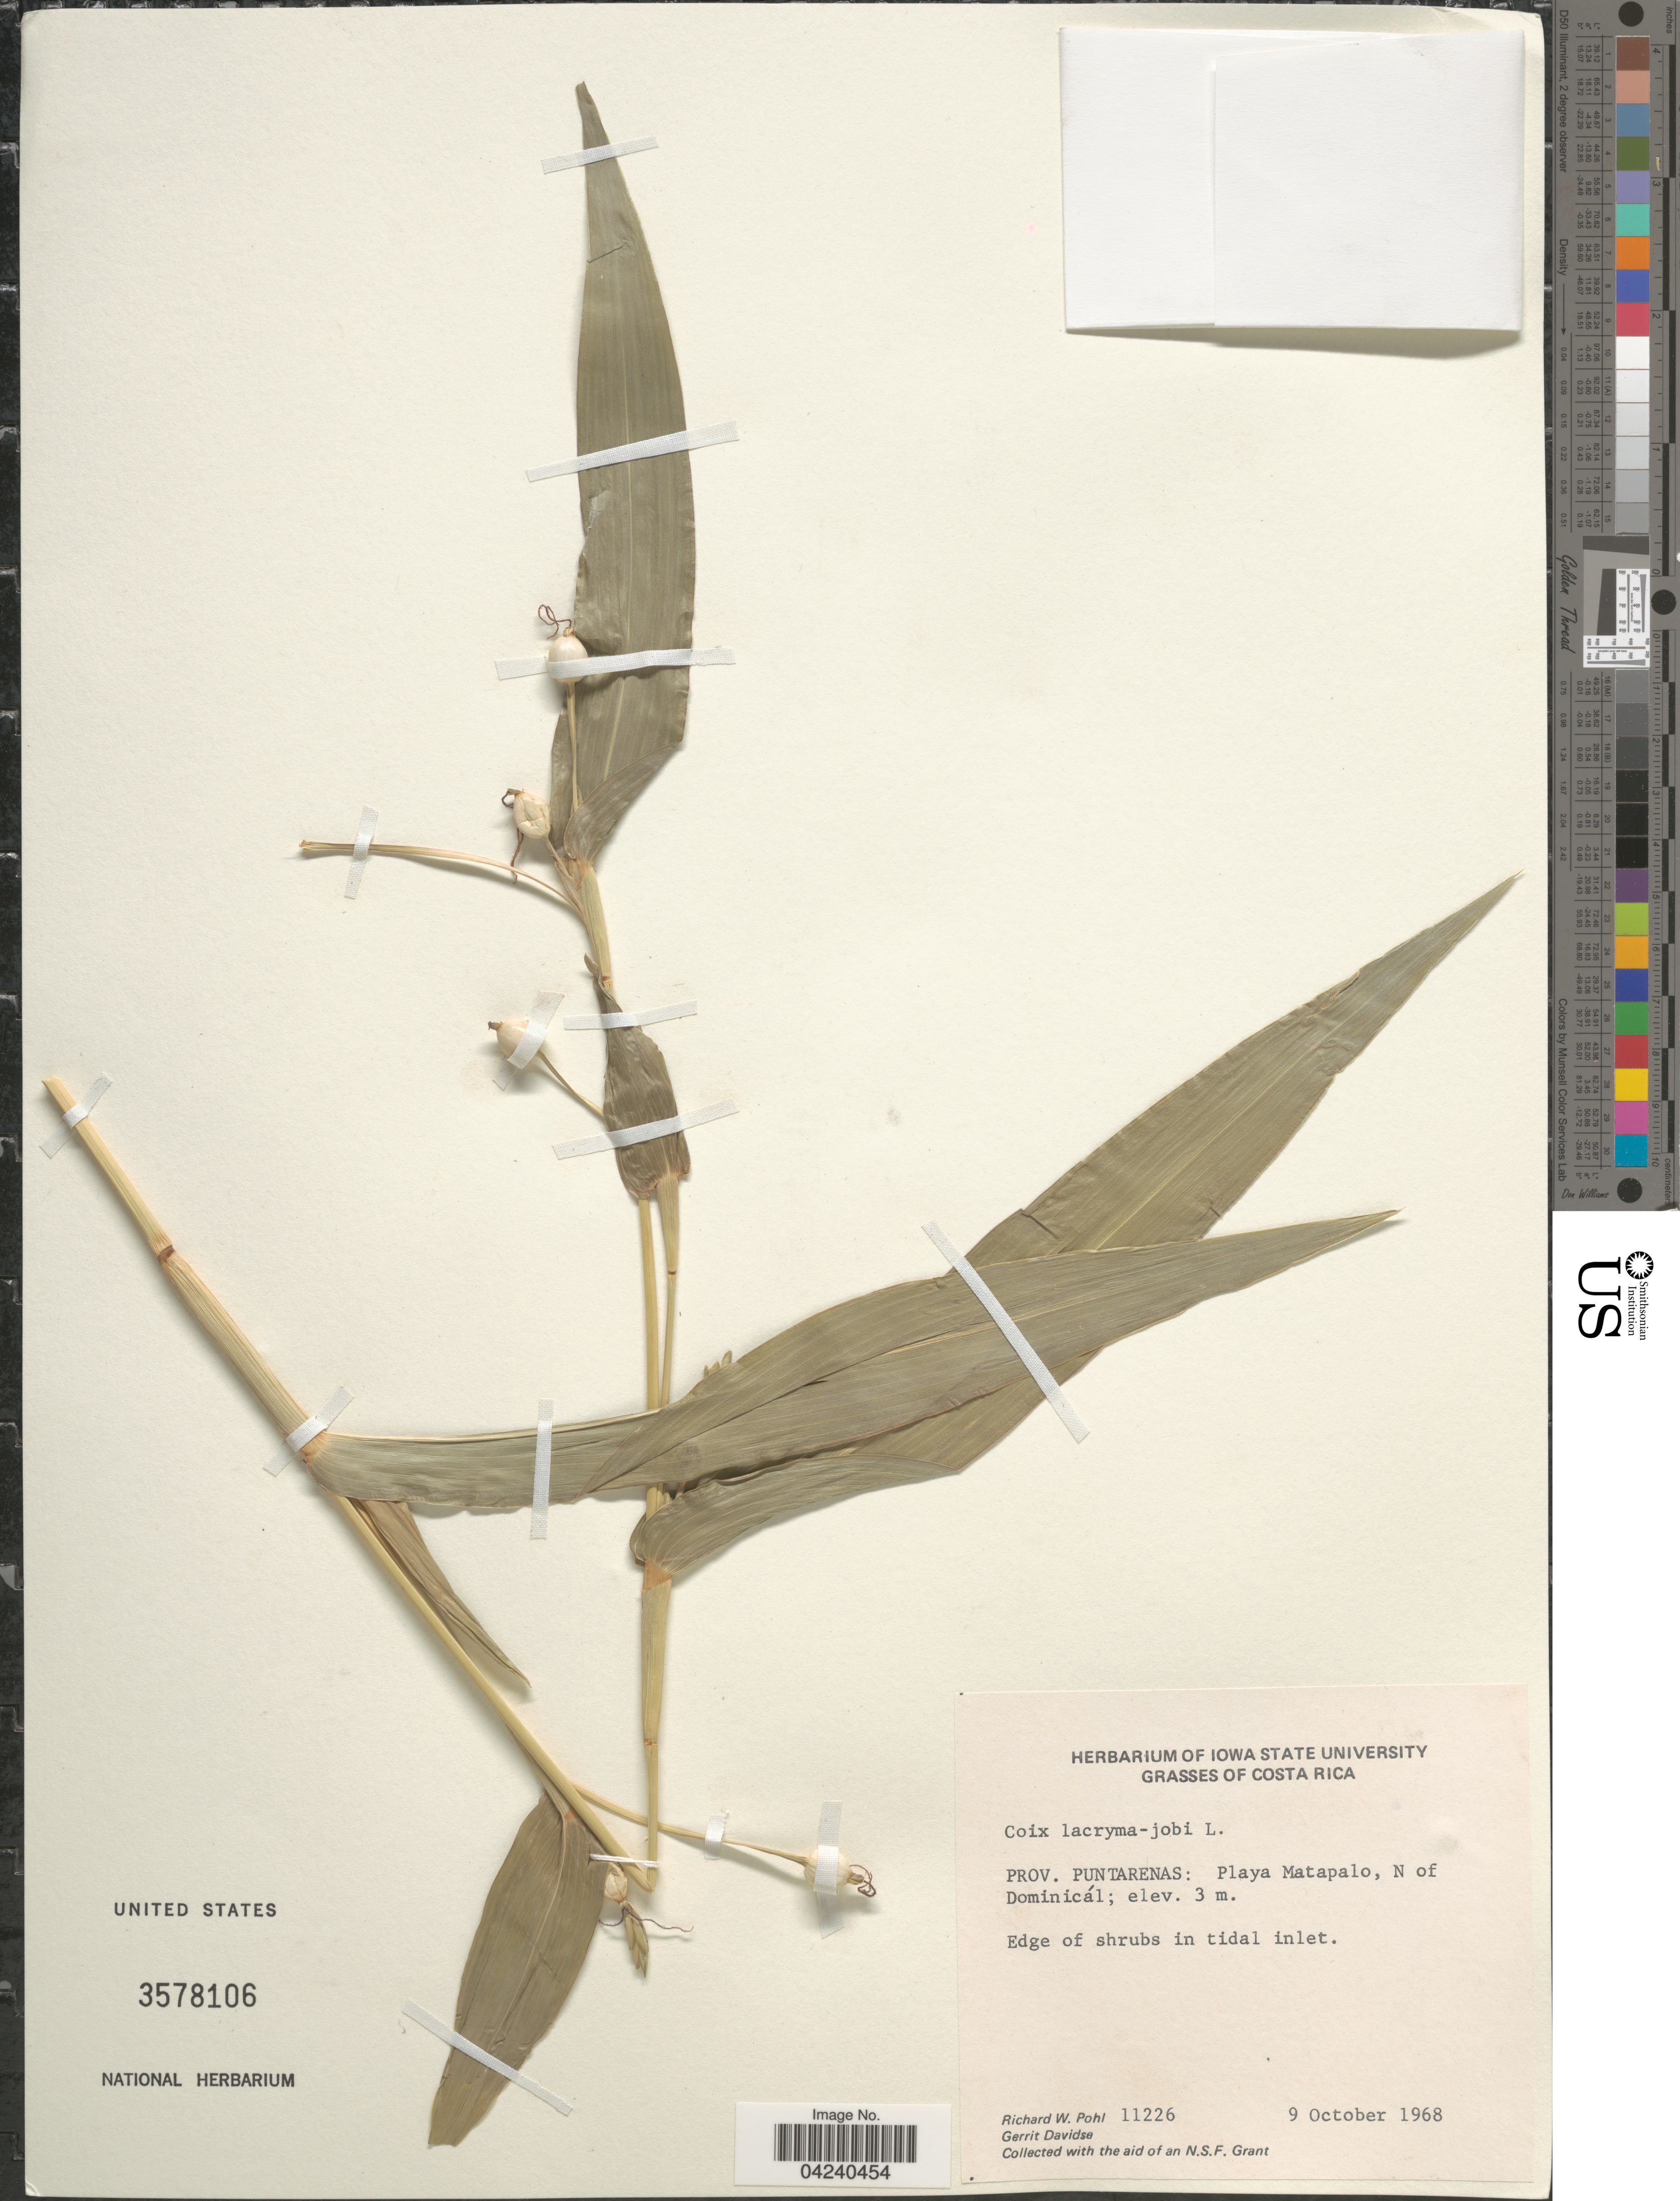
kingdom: Plantae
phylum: Tracheophyta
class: Liliopsida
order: Poales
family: Poaceae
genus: Coix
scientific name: Coix lacryma-jobi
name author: L.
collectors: R. W. Pohl & G. Davidse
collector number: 11226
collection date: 1968-10-09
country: Costa Rica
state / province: Puntarenas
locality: Playa Matapalo, N of Dominicál.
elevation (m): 3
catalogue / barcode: US 3578106